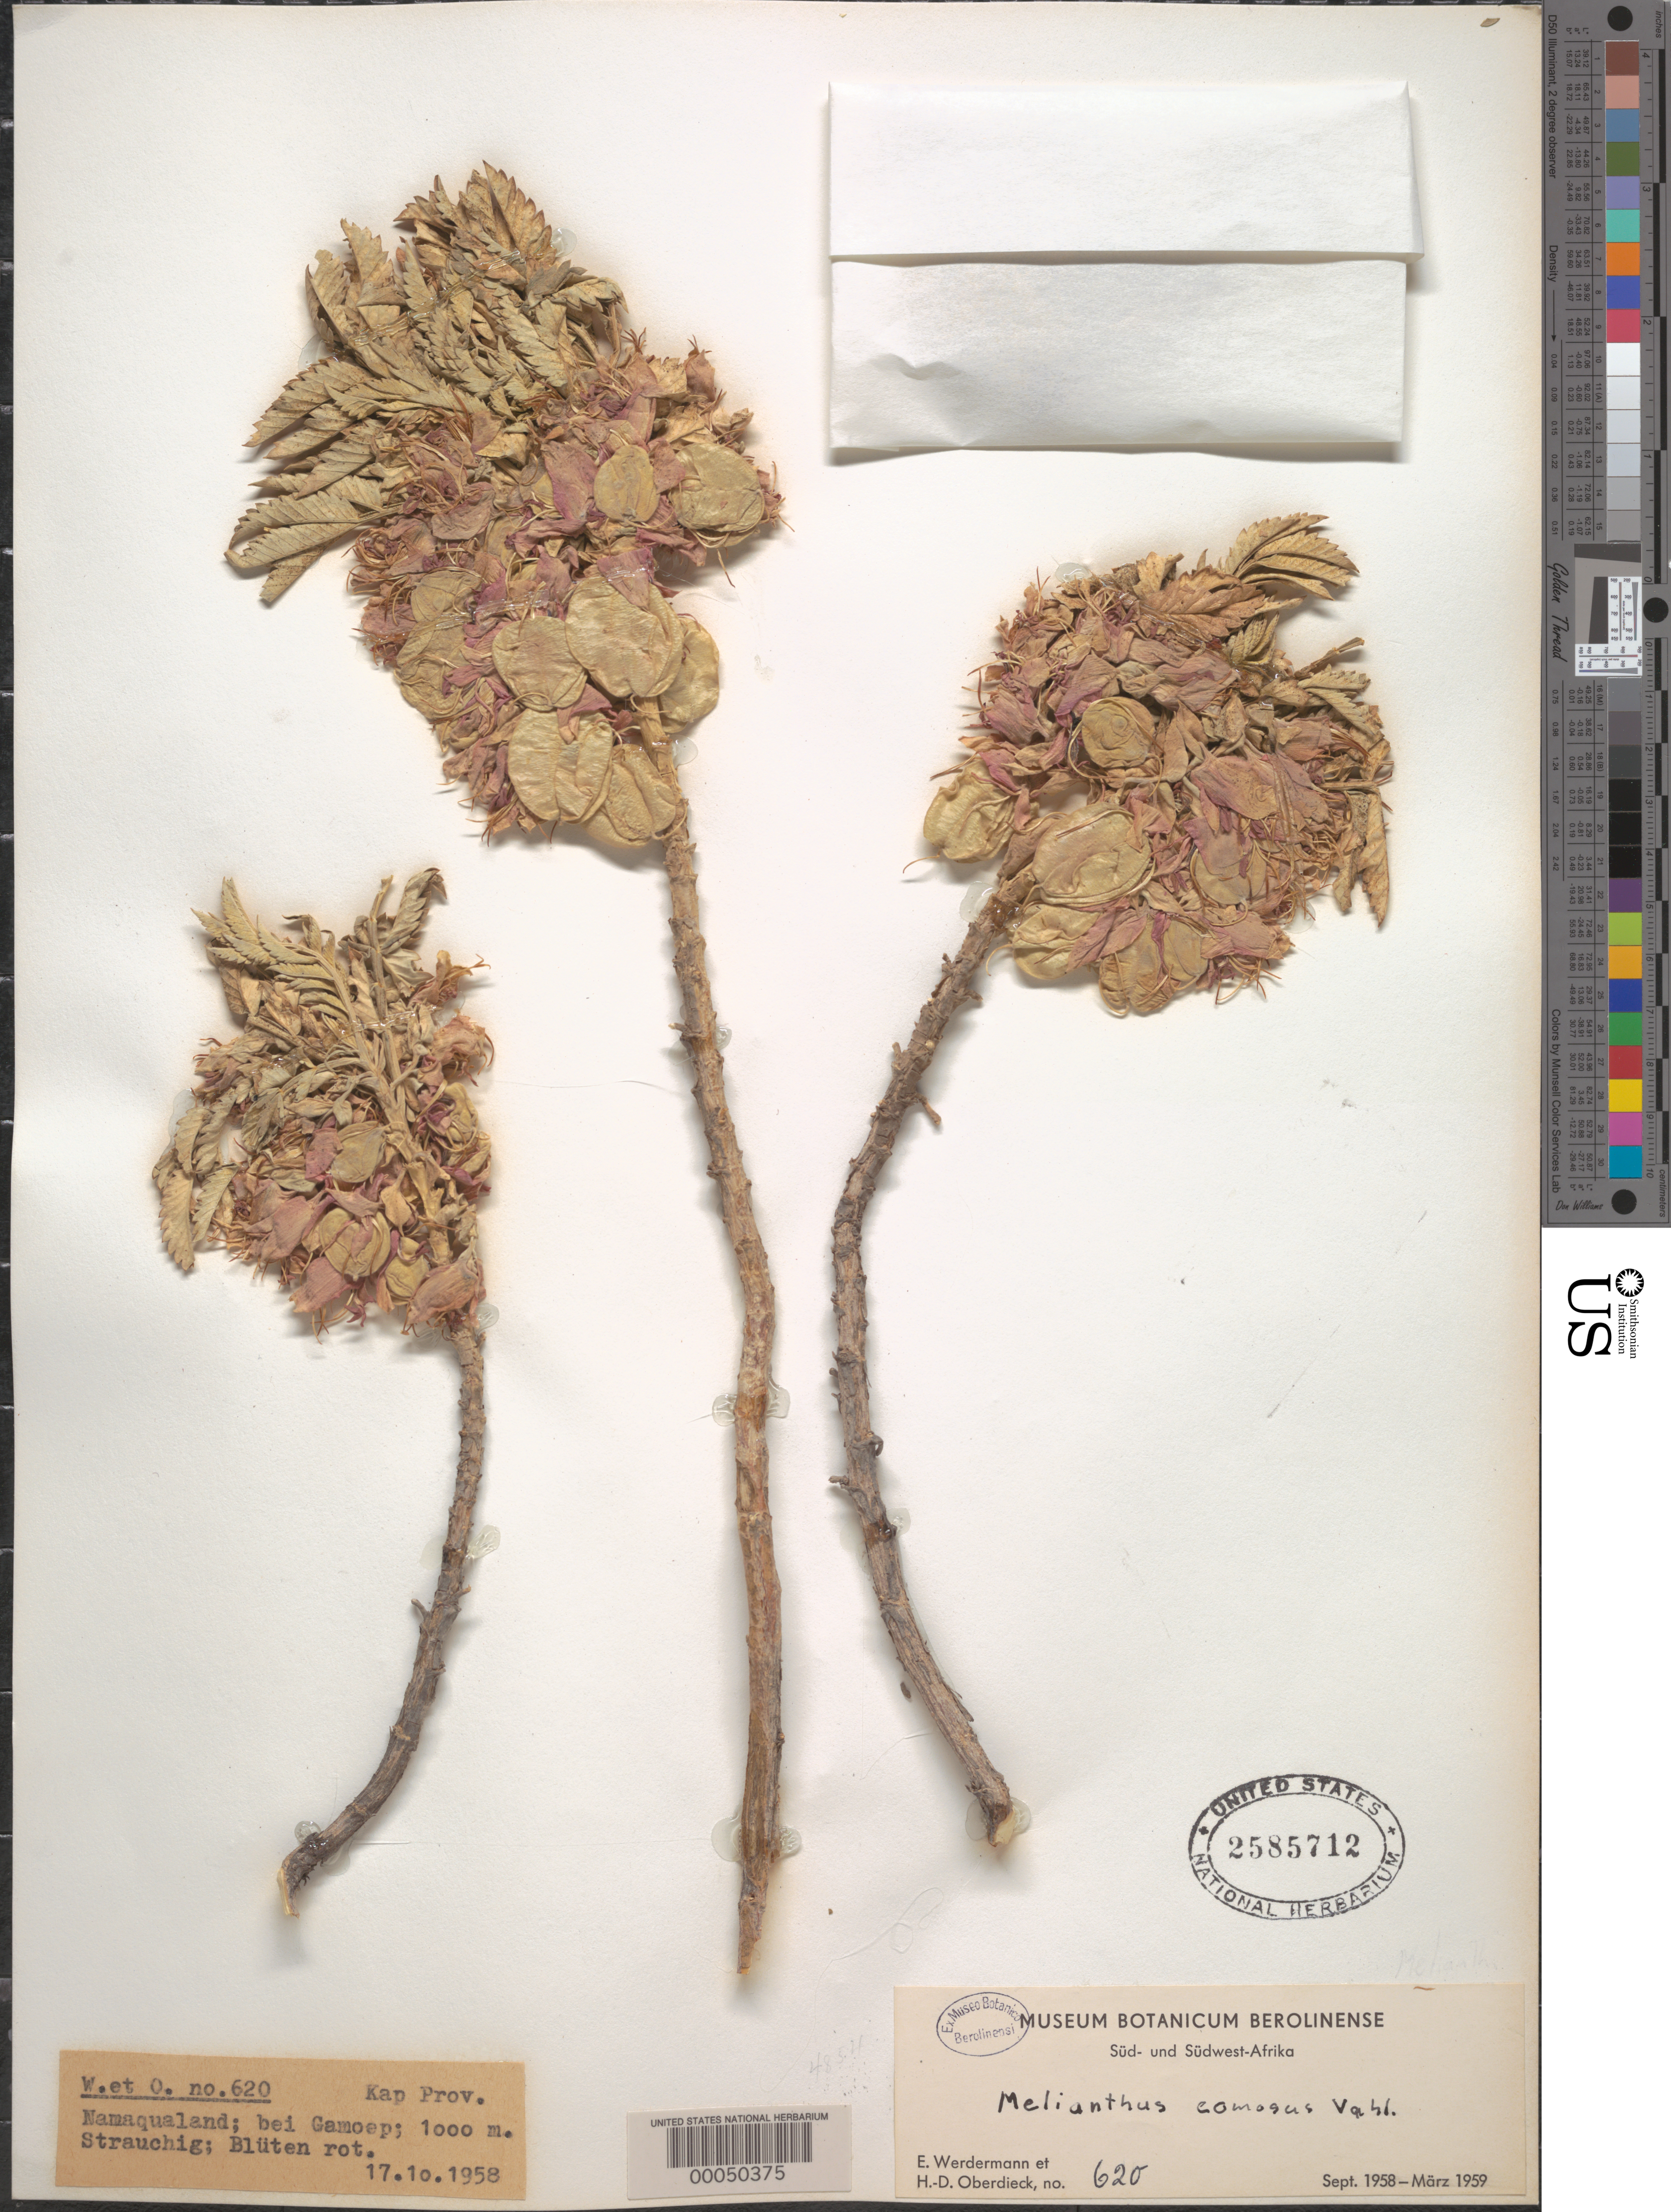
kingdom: Plantae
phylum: Tracheophyta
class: Magnoliopsida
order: Geraniales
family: Melianthaceae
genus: Melianthus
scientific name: Melianthus comosus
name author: Vahl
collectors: E. Werdermann & H. Oberdieck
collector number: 620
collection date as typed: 17 Oct 1958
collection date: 1958-10-17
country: Namibia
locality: Namaqualand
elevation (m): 1000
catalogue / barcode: US 2585712